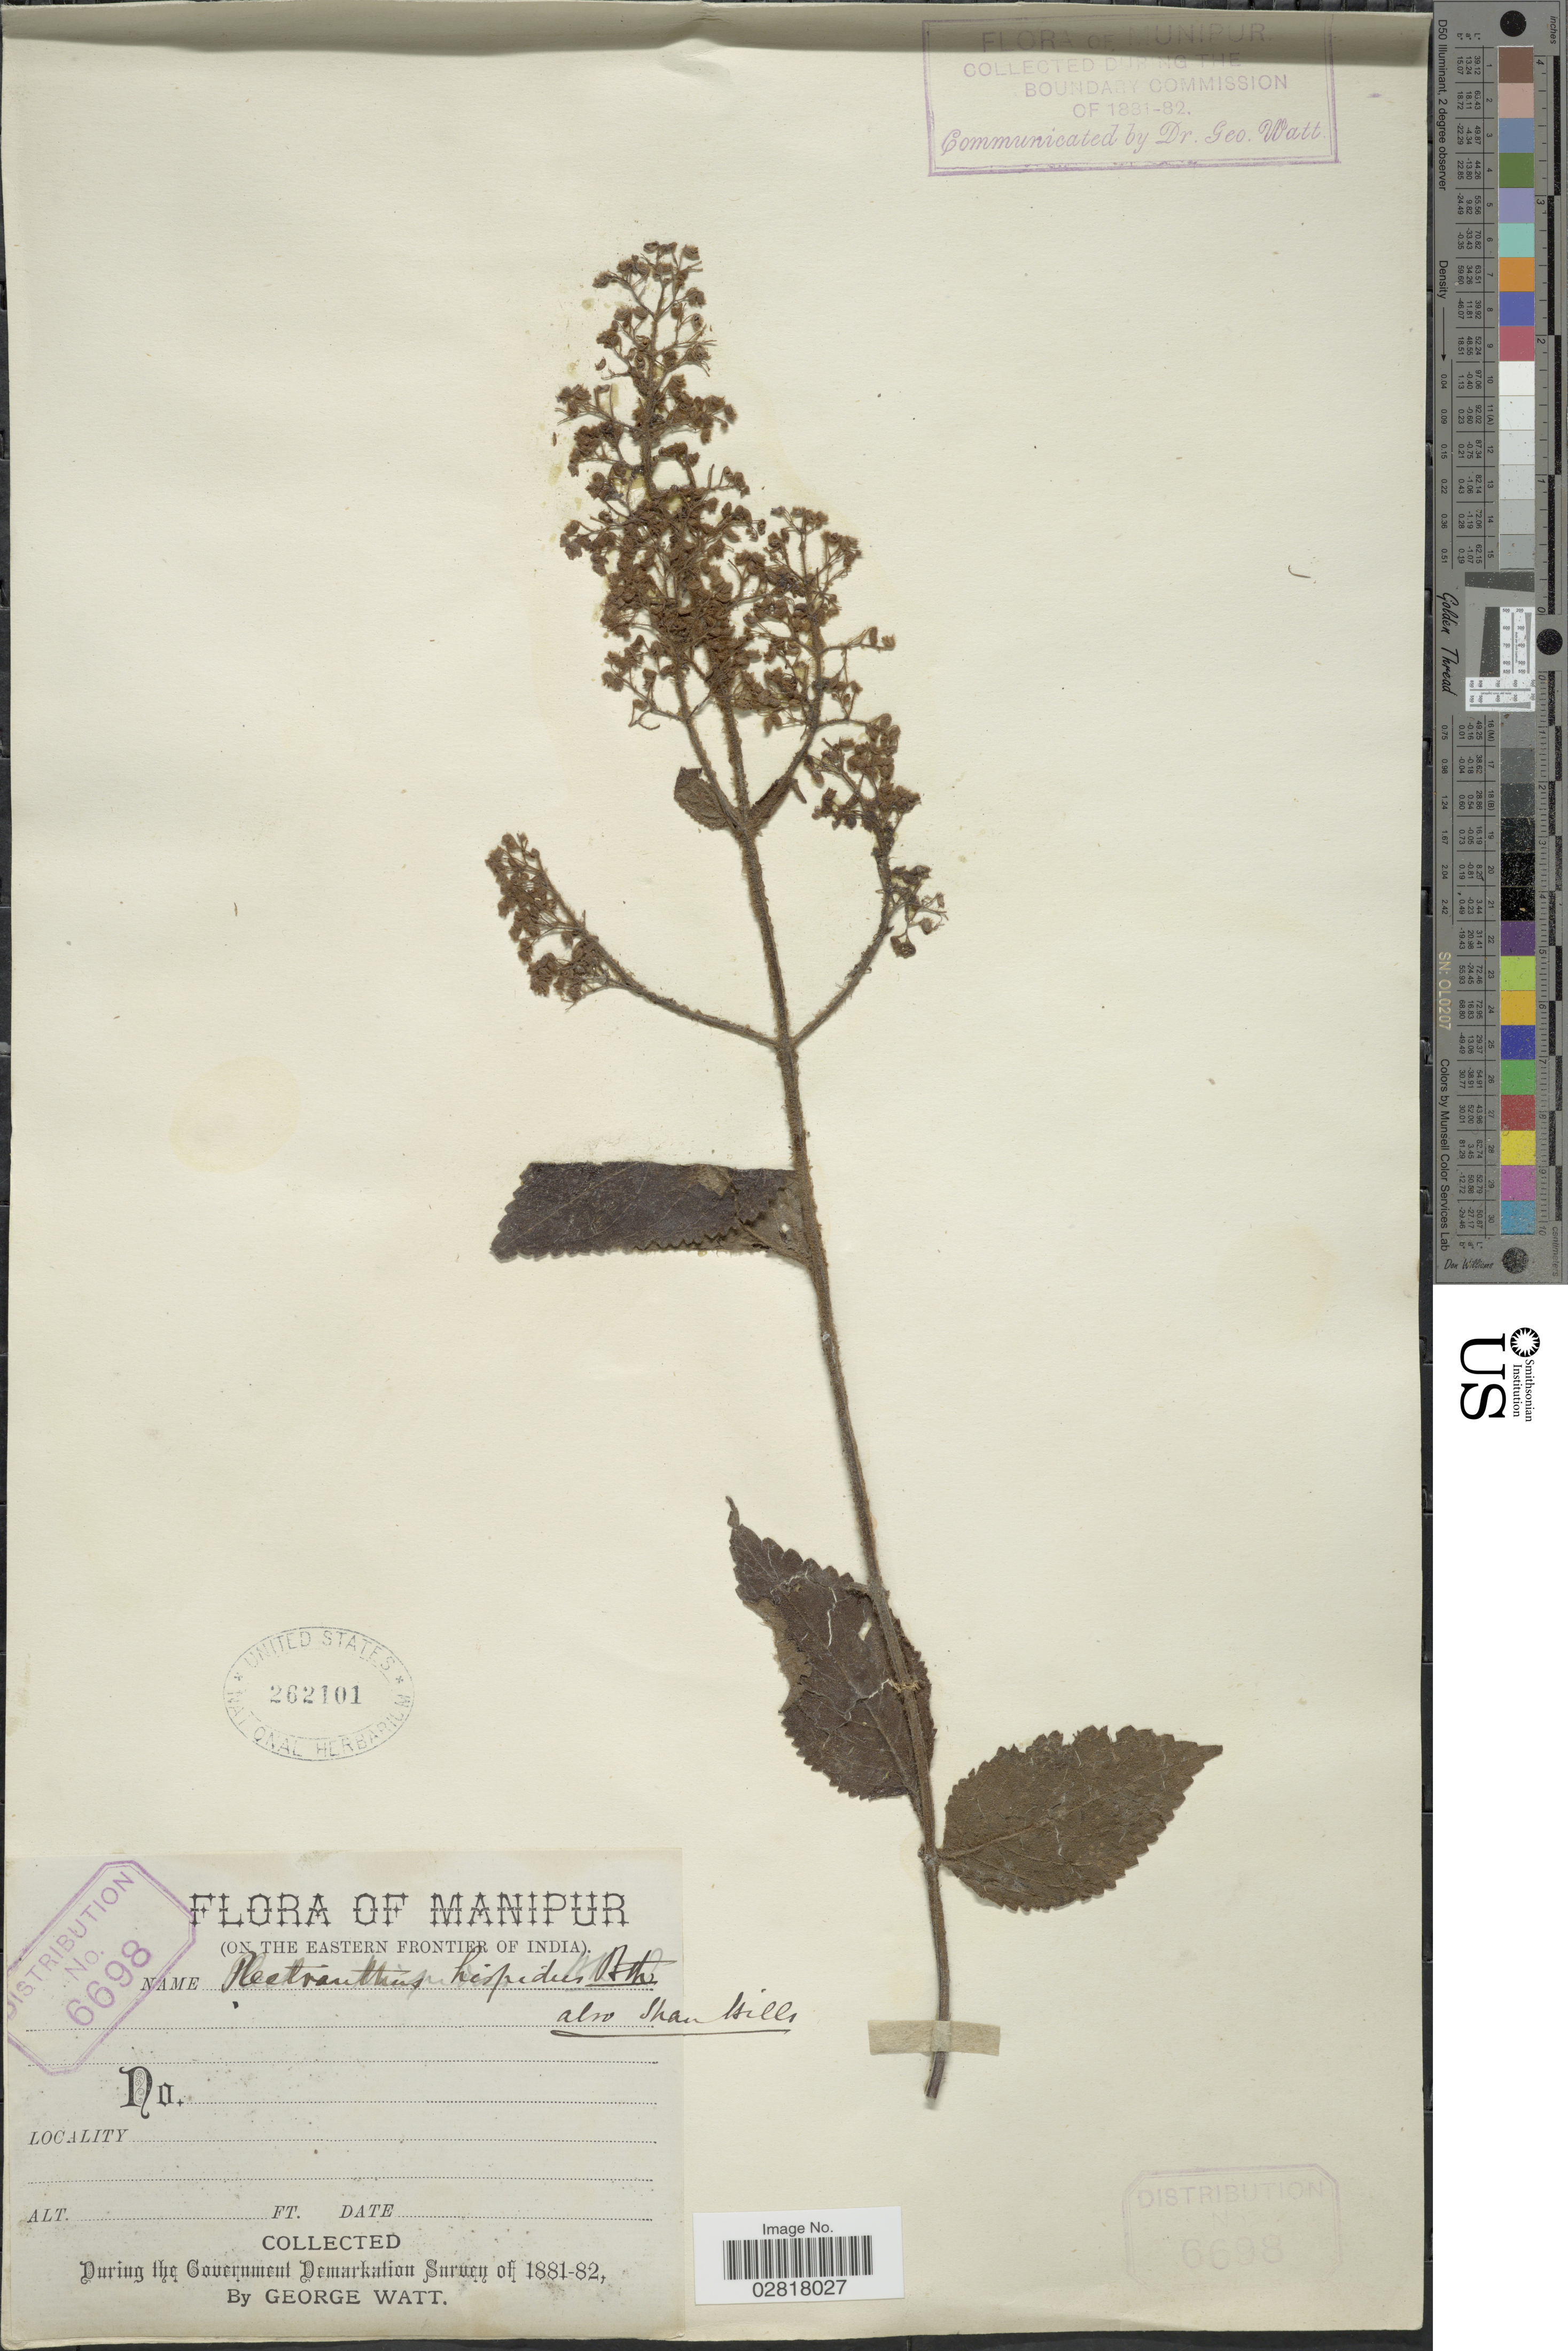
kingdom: Plantae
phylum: Tracheophyta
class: Magnoliopsida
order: Lamiales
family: Lamiaceae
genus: Plectranthus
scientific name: Plectranthus hispidus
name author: Benth.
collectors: G. Watt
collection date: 1881/1882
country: India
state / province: Manipur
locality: On the Eastern Frontier of India.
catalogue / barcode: US 262101